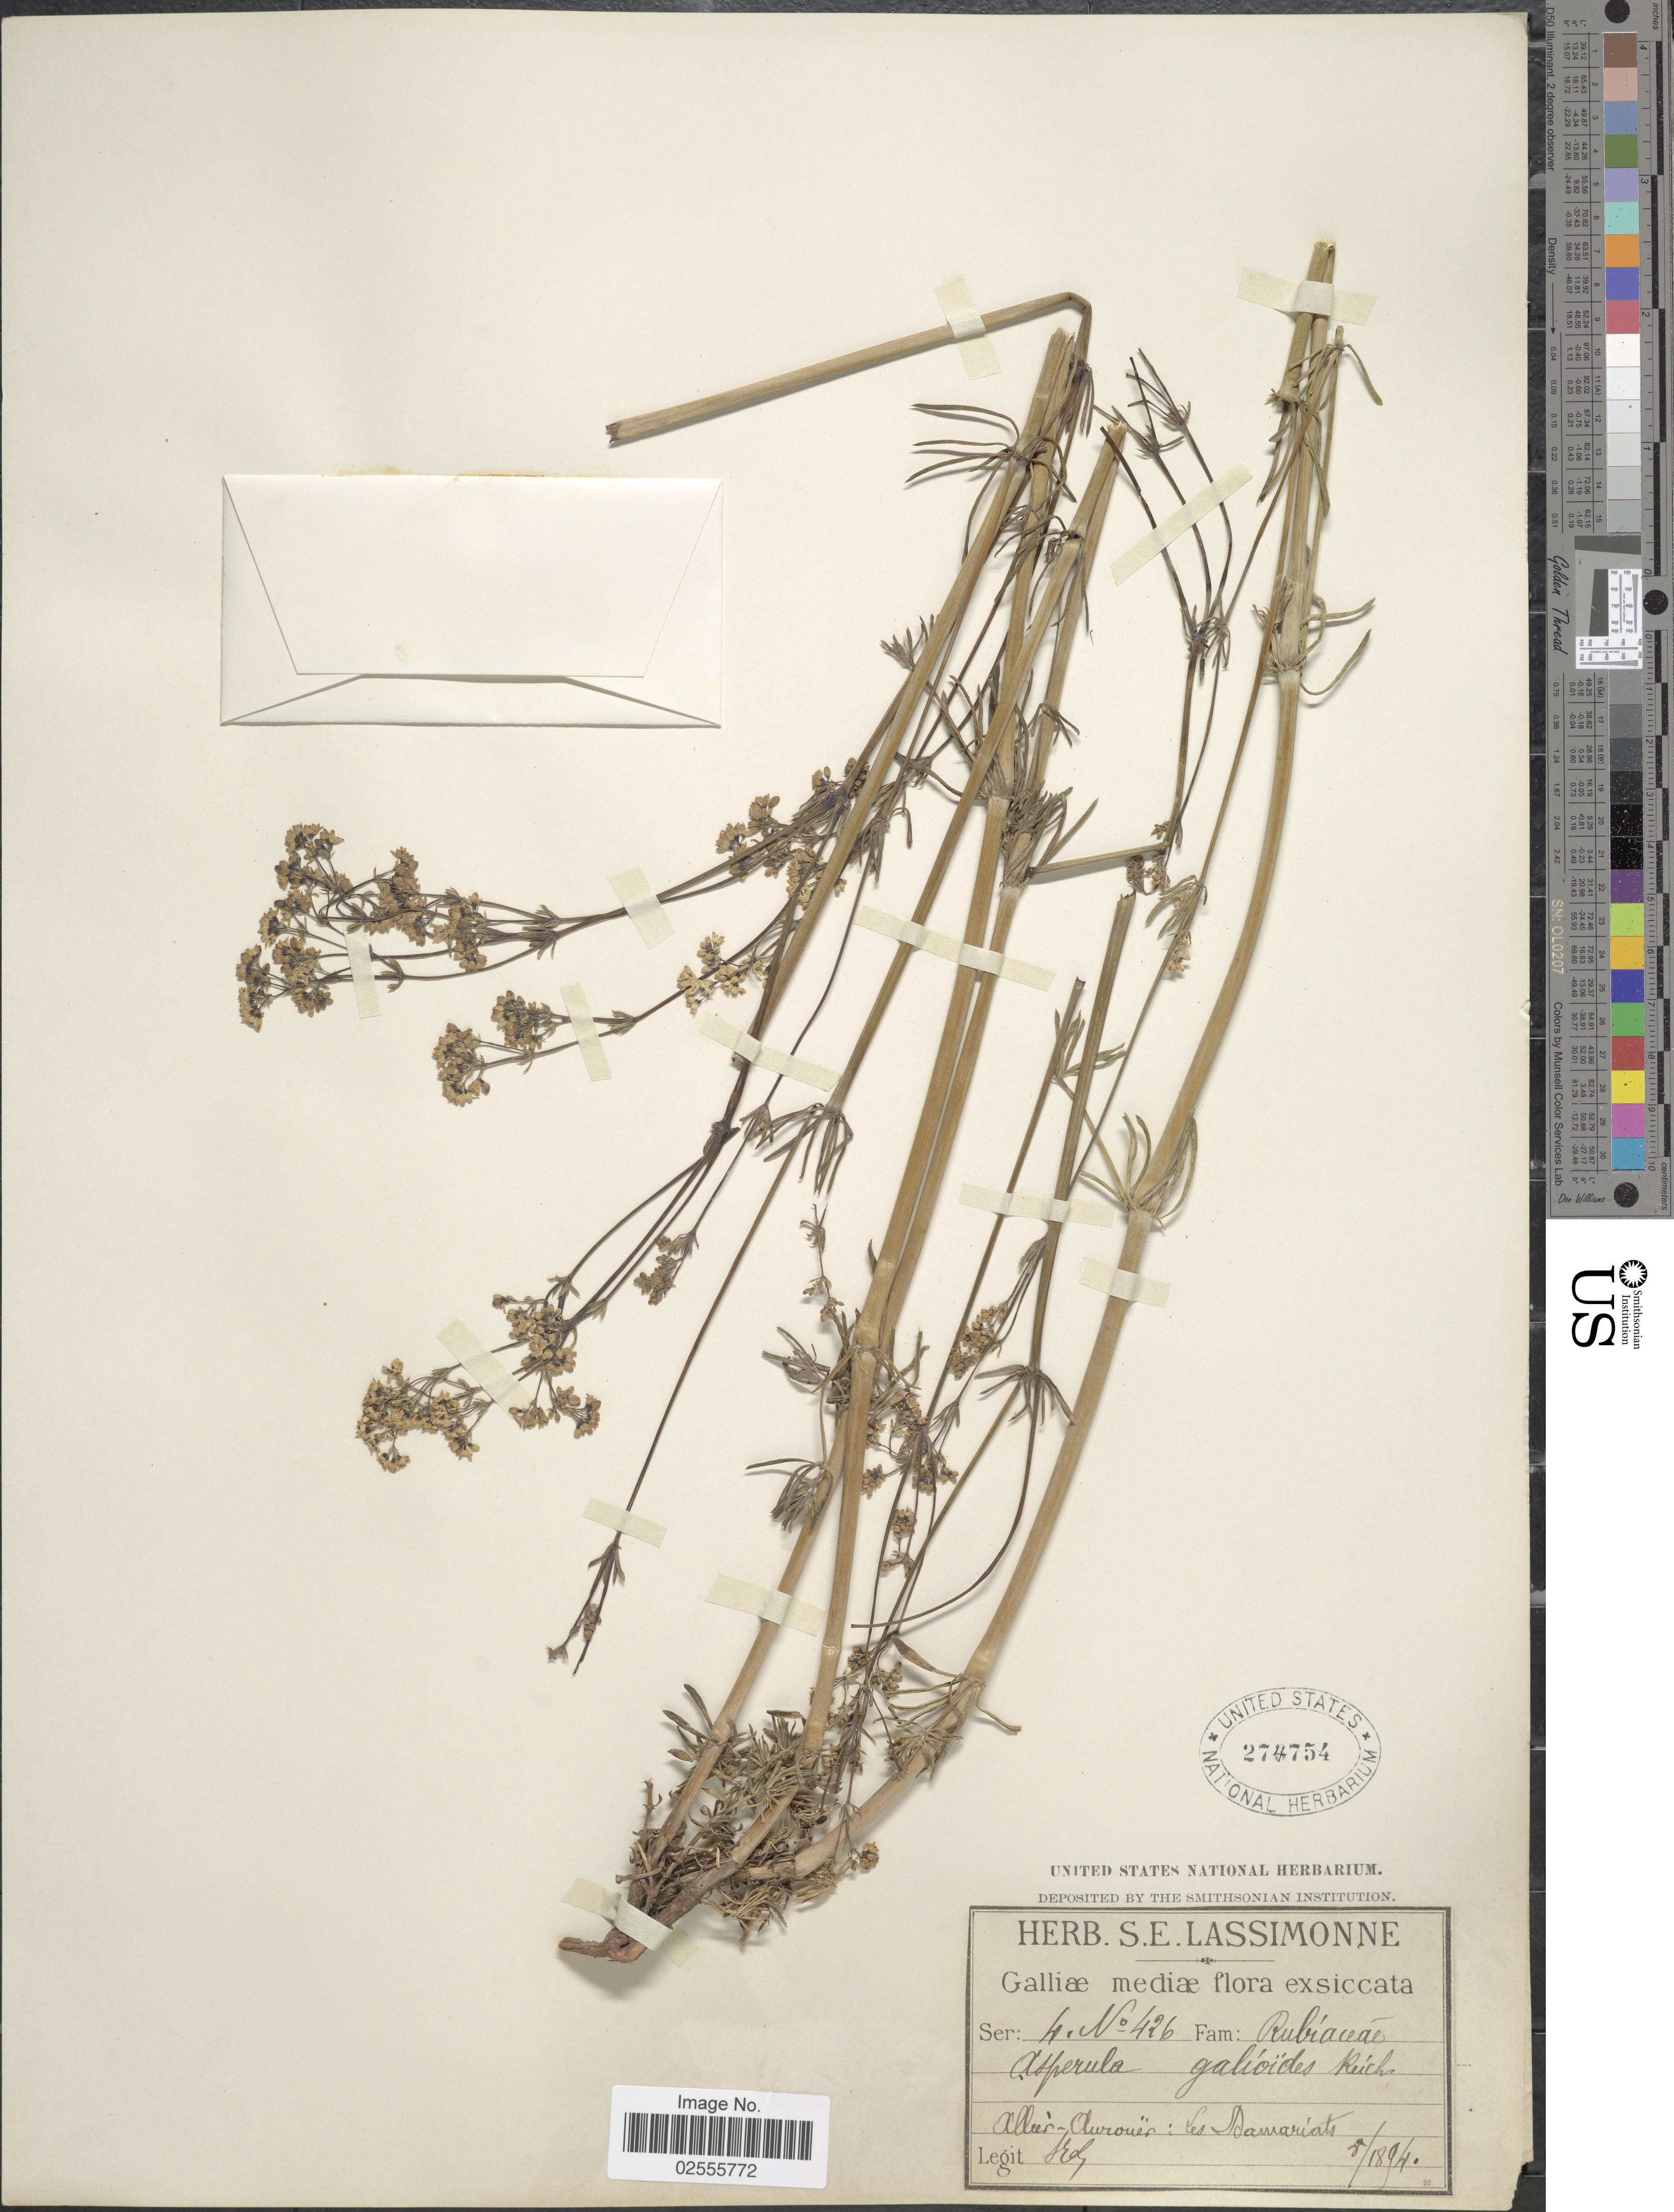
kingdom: Plantae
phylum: Tracheophyta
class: Magnoliopsida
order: Gentianales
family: Rubiaceae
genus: Asperula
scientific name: Asperula galioides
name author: M. Bieb.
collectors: S. Lassimonne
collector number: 426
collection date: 1894-08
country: France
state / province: Auvergne-Rhône-Alpes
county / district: Allier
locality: Galliae mediae, Allier-Aurouer: Les Damariats.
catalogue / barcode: US 274754